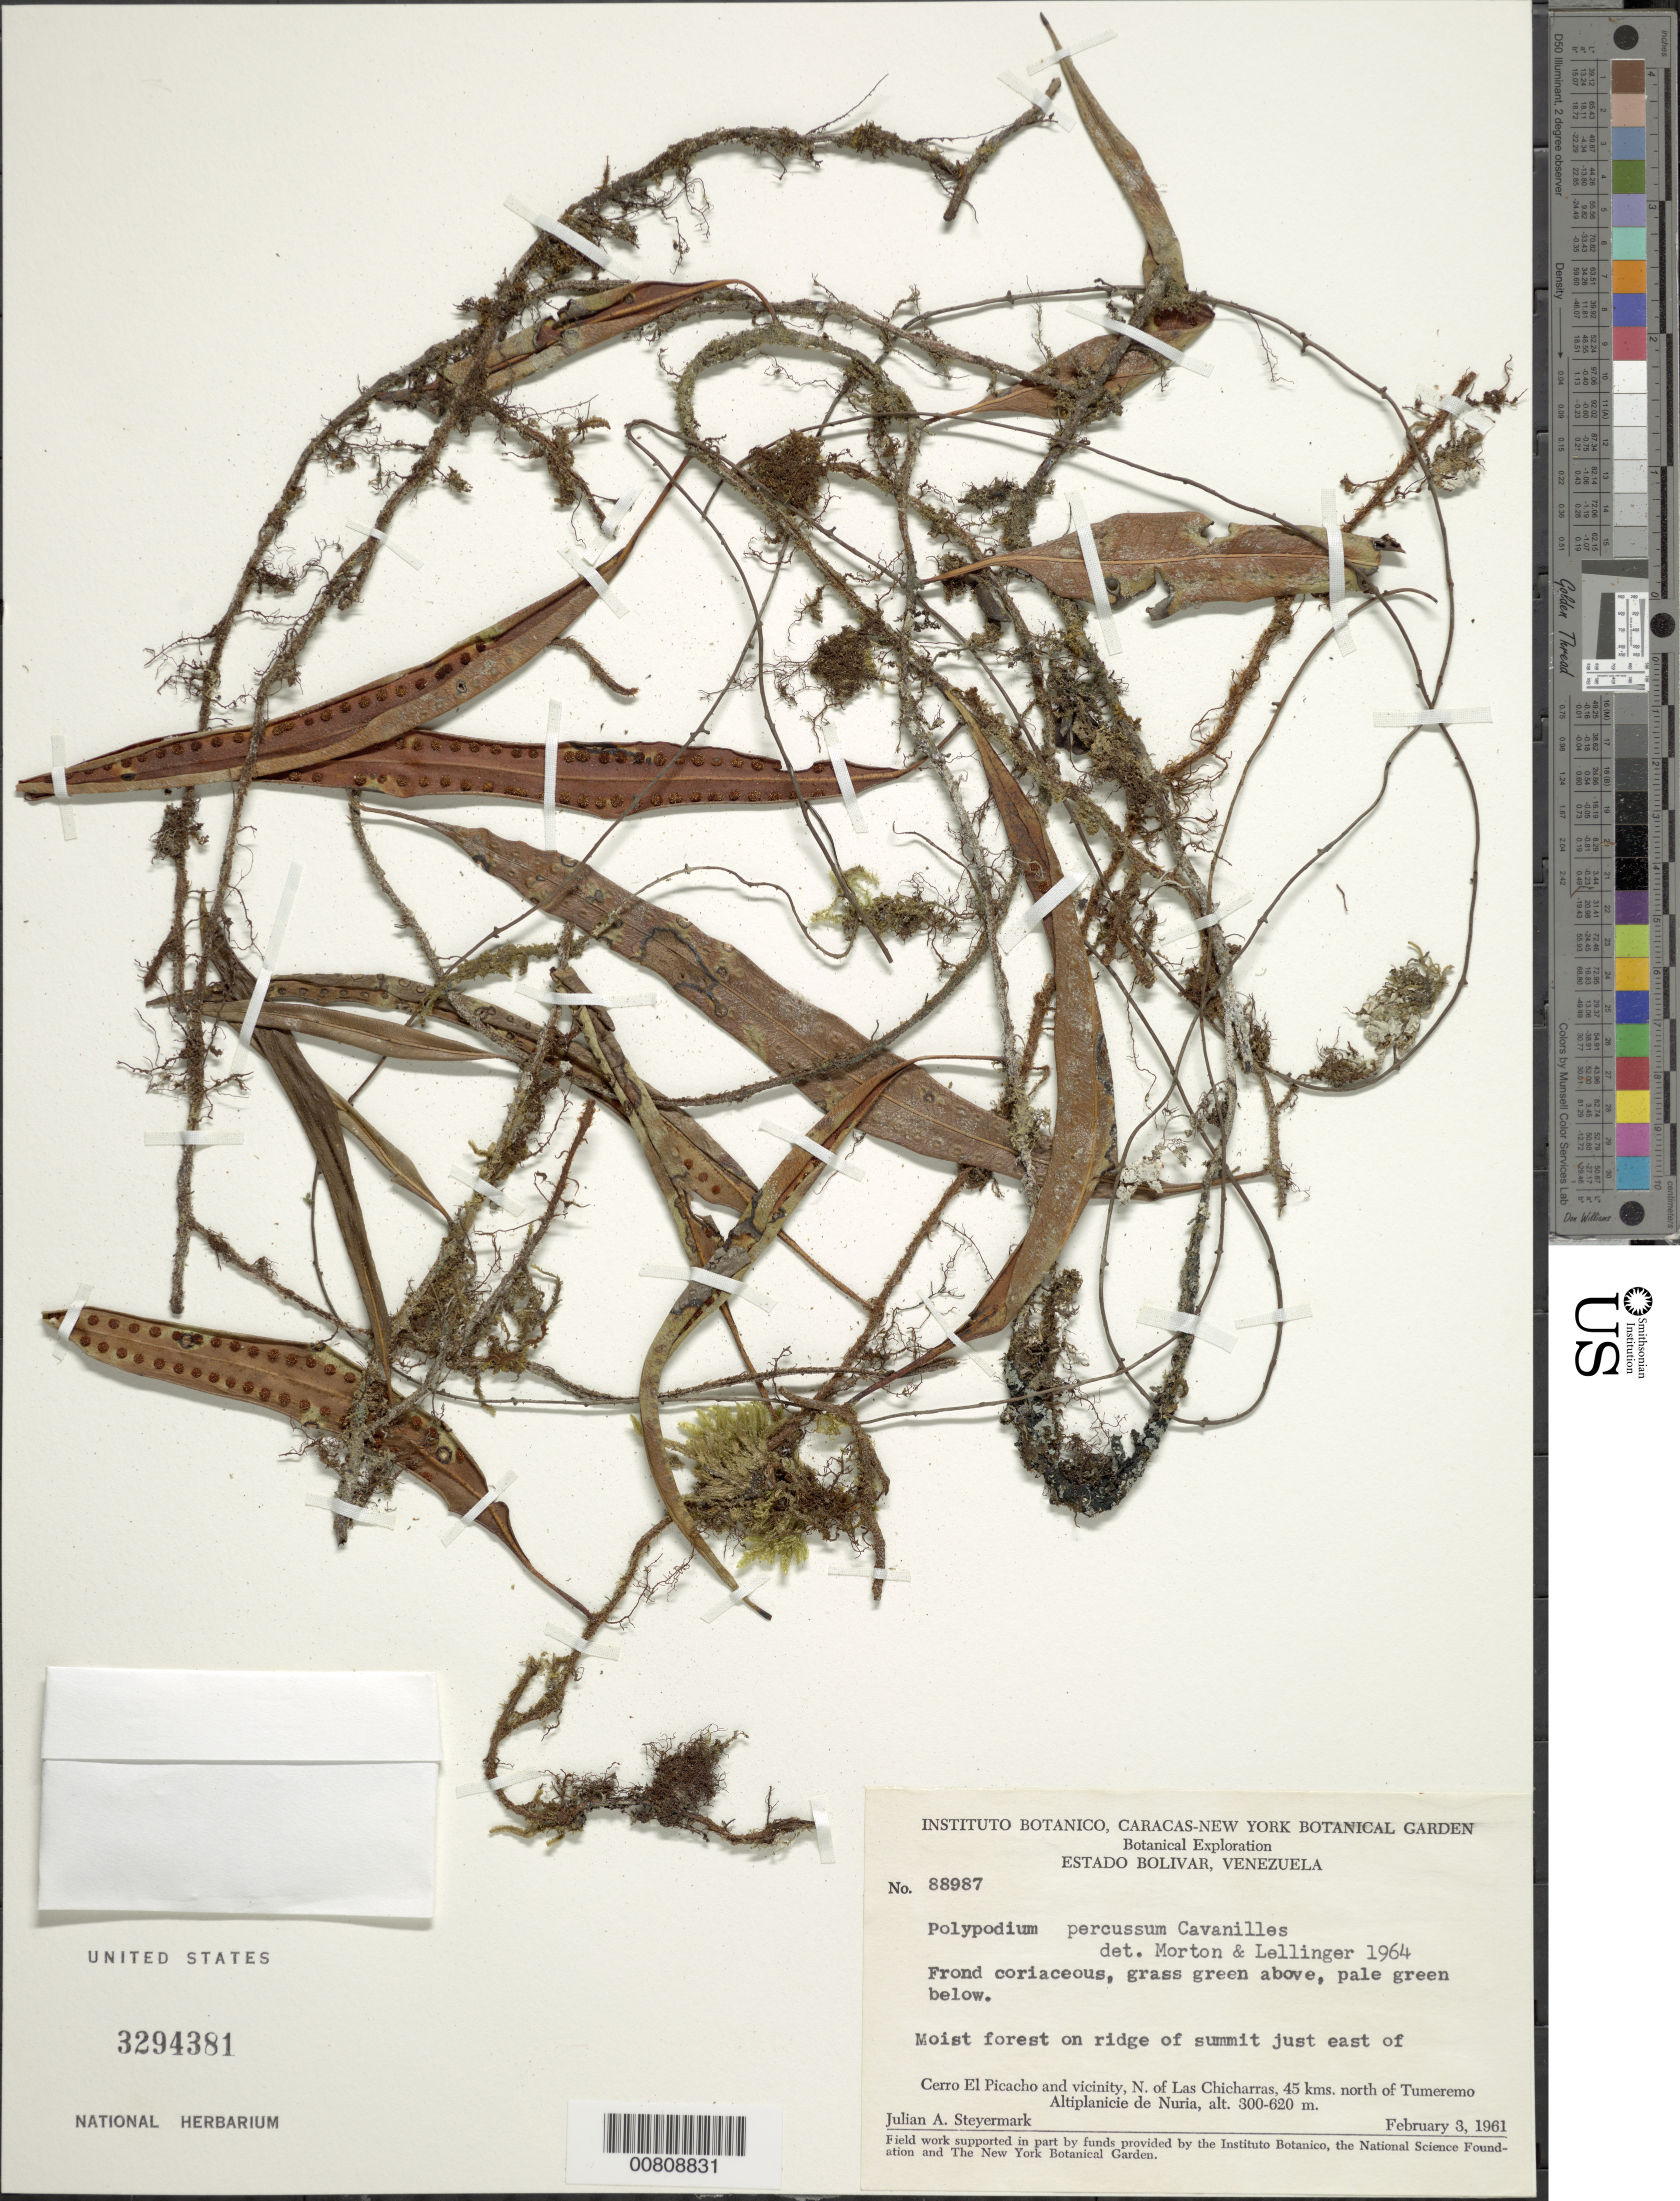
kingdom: Plantae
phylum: Tracheophyta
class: Polypodiopsida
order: Polypodiales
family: Polypodiaceae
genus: Microgramma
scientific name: Microgramma percussa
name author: (Cav.) de la Sota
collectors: J. Steyermark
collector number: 88987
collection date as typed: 3-Feb-61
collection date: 1961-02-03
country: Venezuela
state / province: Bolívar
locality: Cerro El Picacho, N of Las Chicharras, 45 km N of Tumeremo, Altiplanicie de Nuria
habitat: Moist forest on ridge on summit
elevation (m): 300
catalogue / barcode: US 3294381